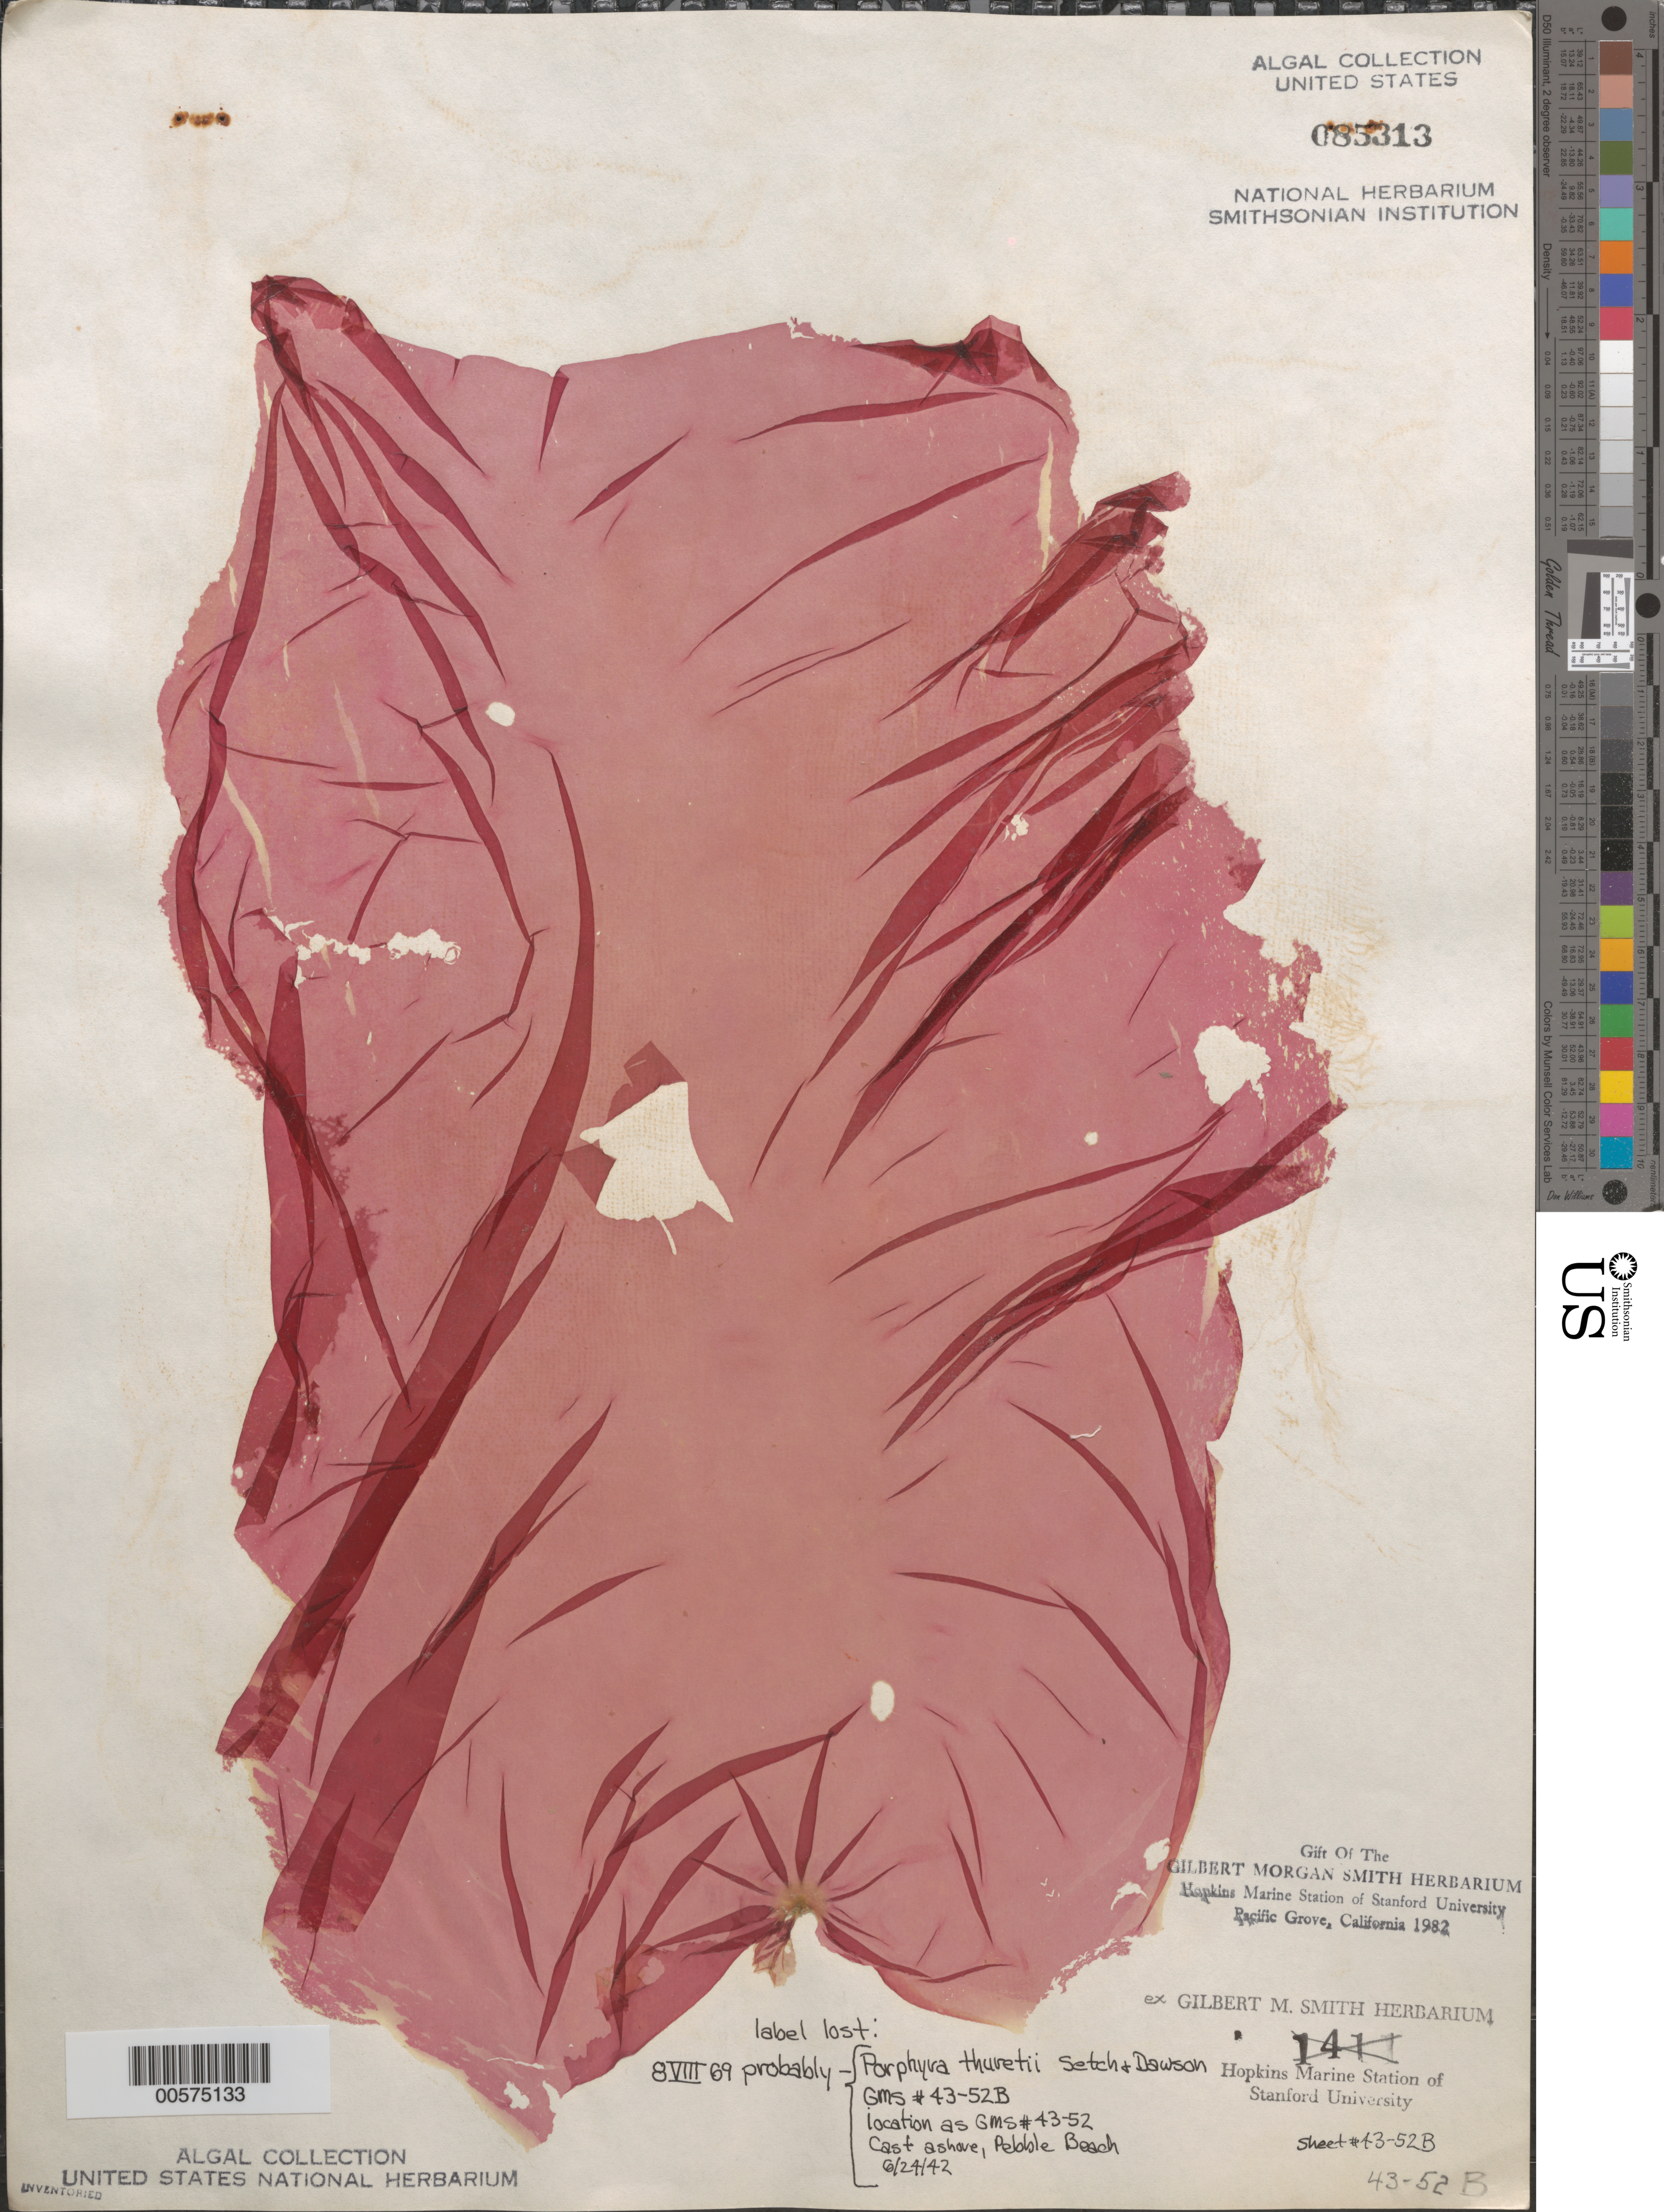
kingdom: Plantae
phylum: Rhodophyta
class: Bangiophyceae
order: Bangiales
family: Bangiaceae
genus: Pyropia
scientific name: Pyropia thuretii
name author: (Setchell & E.Y. Dawson) J.E. Sutherl. et al.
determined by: Algae name updating Project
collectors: G. M. Smith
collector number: Gms 43-52b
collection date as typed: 24 Jun 1943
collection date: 1943-06-24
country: United States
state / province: California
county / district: Monterey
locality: Pebble Beach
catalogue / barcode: US 85313